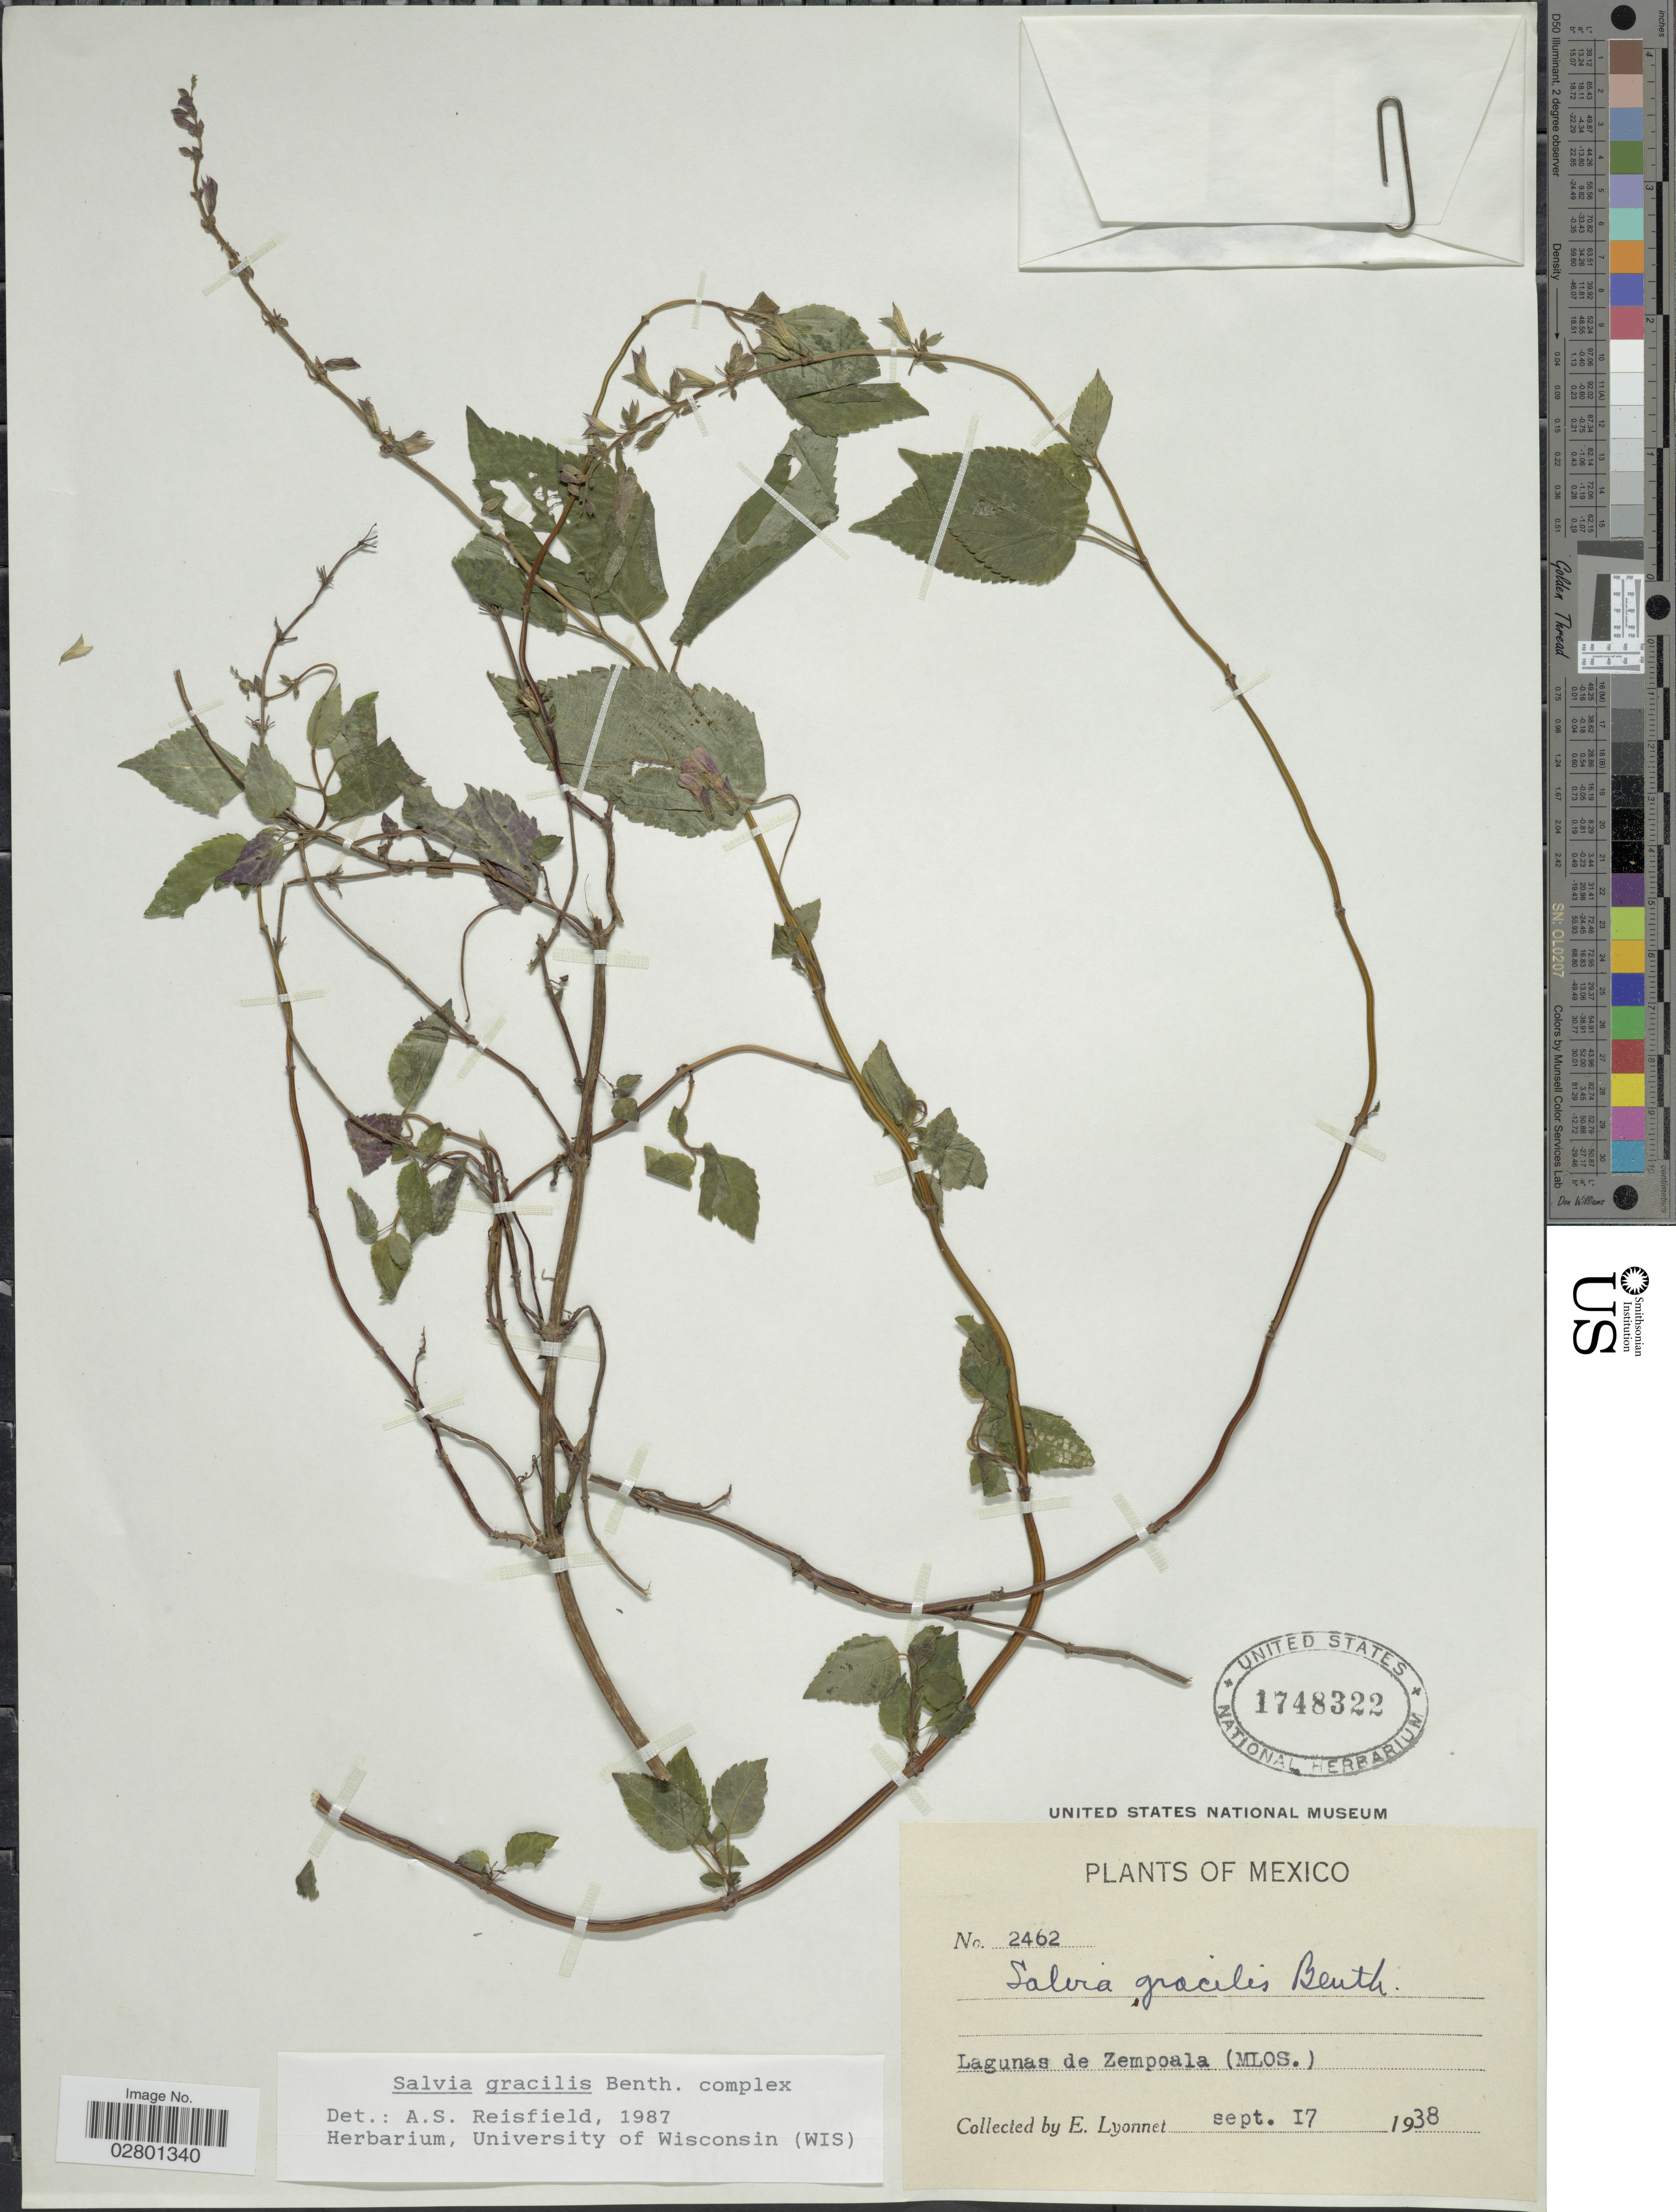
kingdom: Plantae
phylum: Tracheophyta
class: Magnoliopsida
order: Lamiales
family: Lamiaceae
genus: Salvia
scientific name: Salvia gracilis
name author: Benth.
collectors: E. Lyonnet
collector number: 2462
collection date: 1938-09-17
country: Mexico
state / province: Morelos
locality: Lagunas de Zempoala (Mlos.).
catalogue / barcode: US 1748322